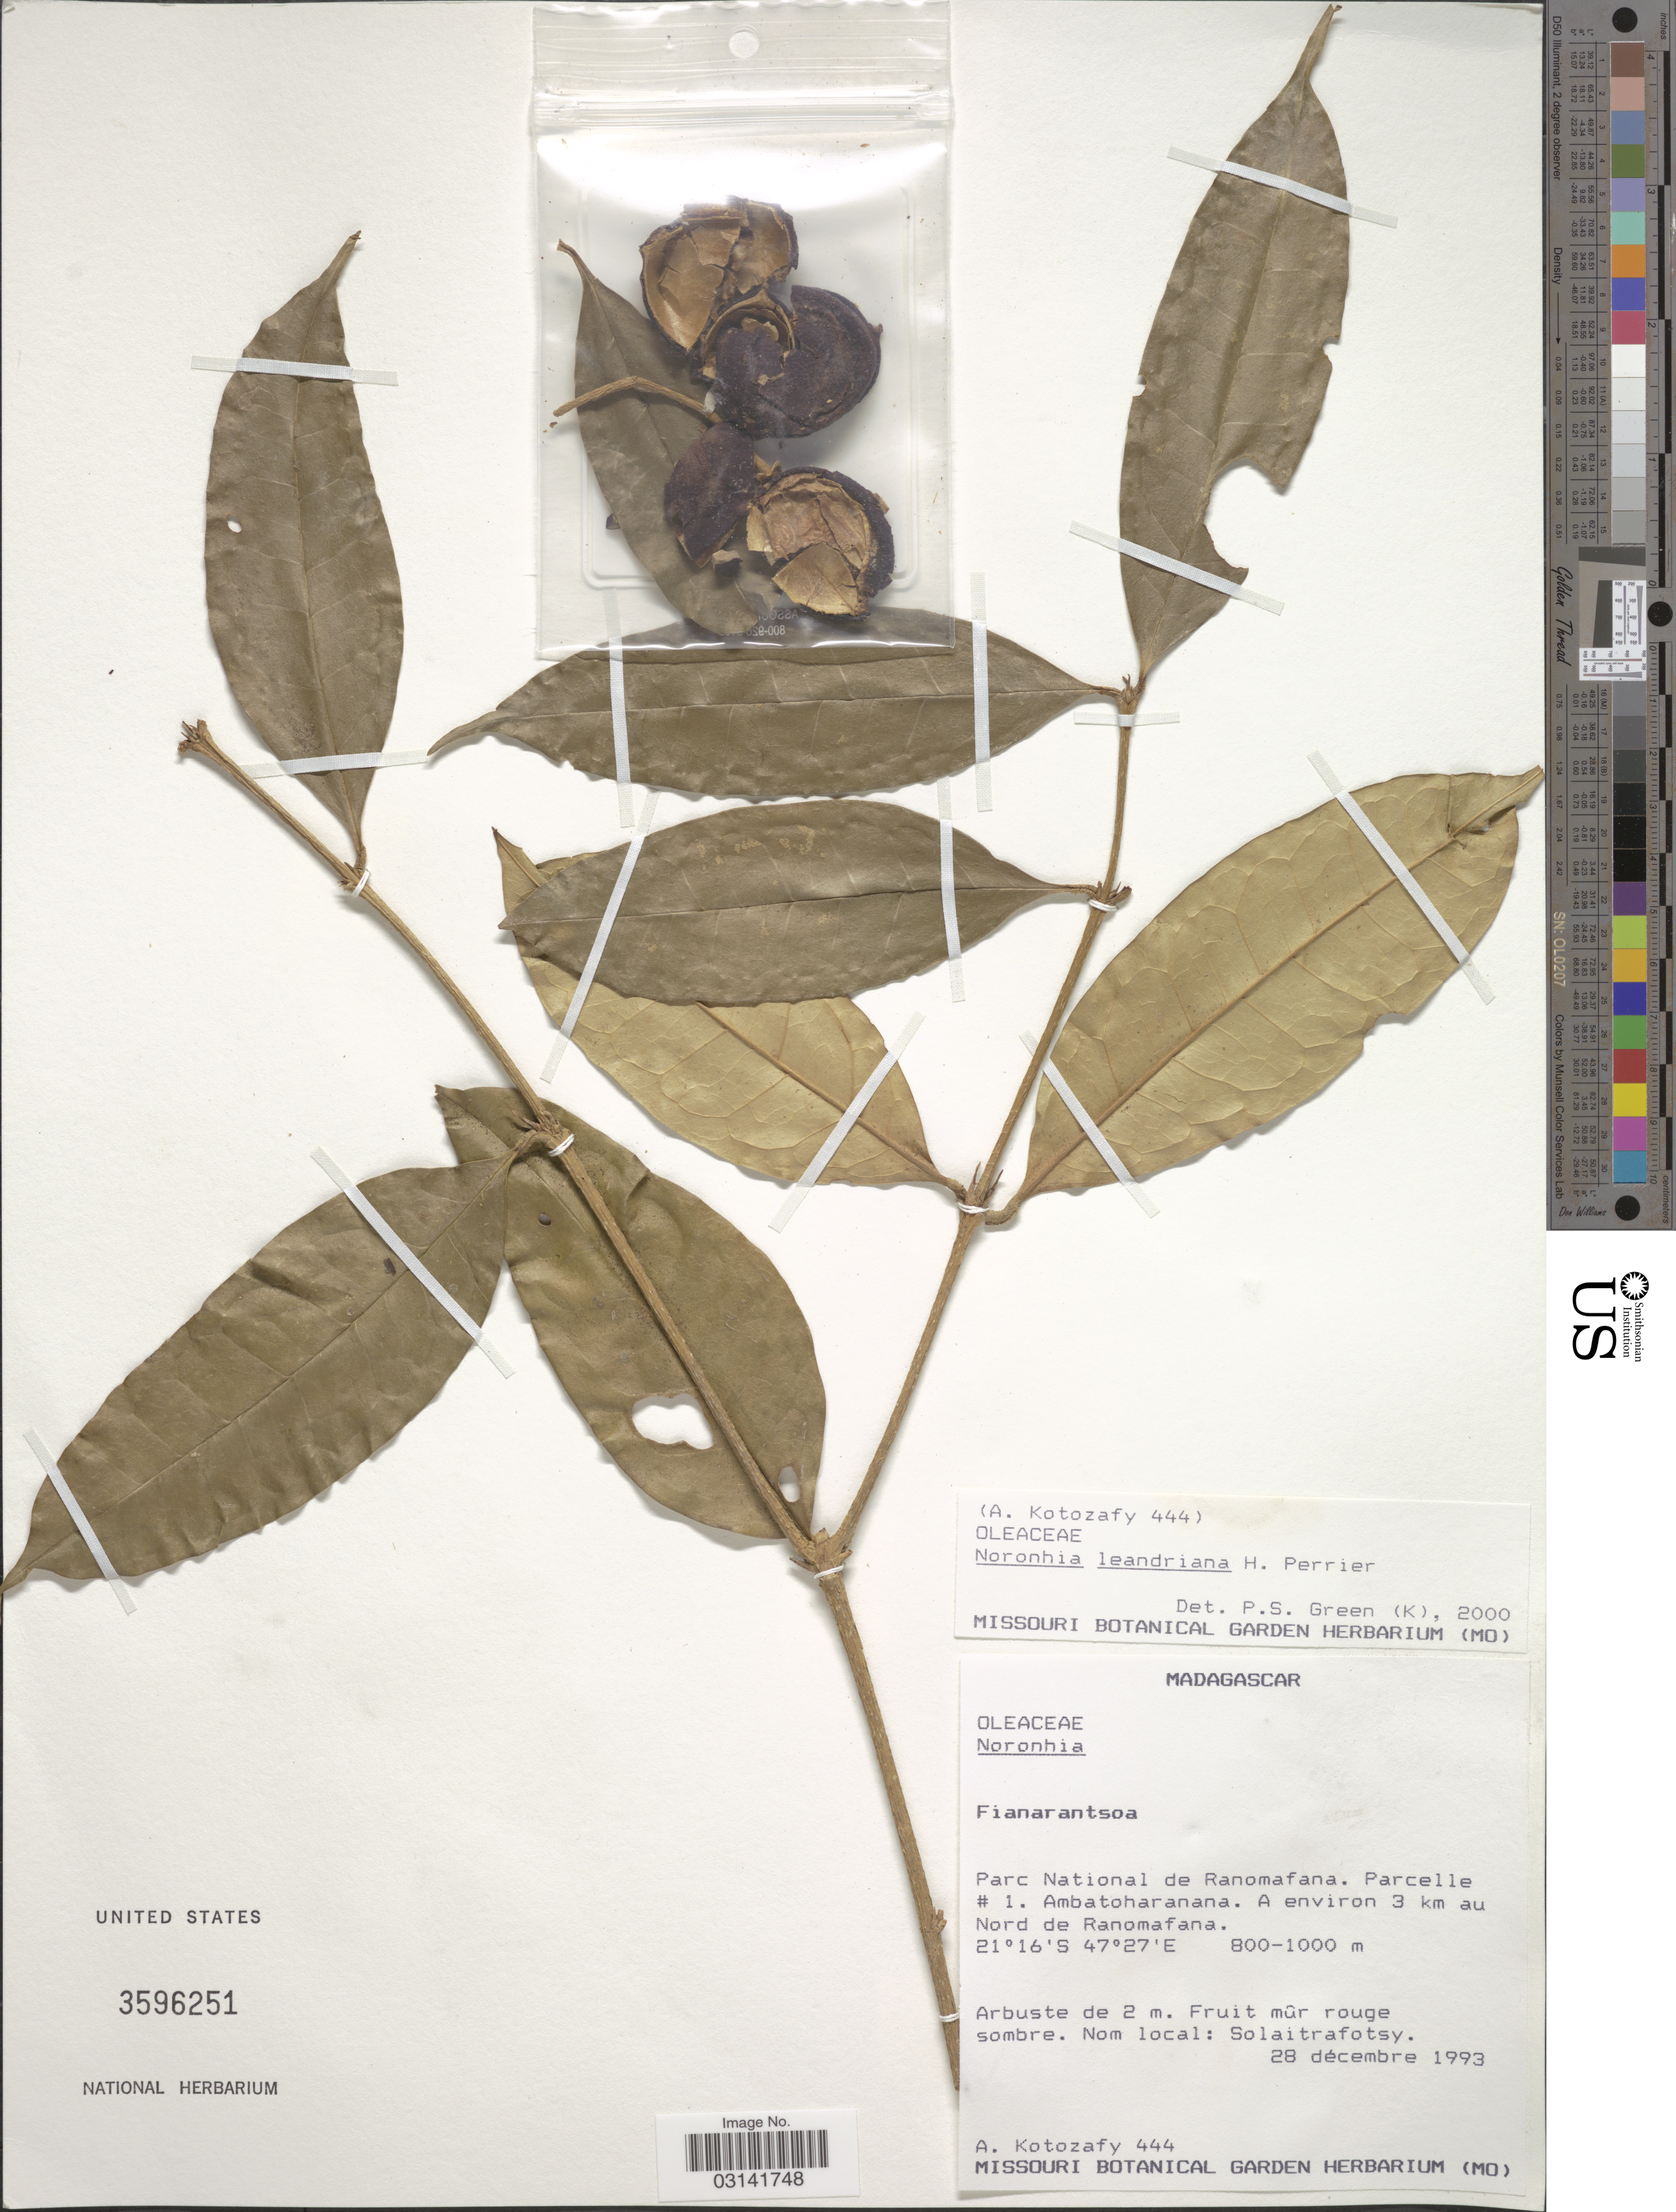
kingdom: Plantae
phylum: Tracheophyta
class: Magnoliopsida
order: Lamiales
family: Oleaceae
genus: Noronhia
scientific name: Noronhia leandriana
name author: H. Perrier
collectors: A. Kotozafy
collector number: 444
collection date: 1993-12-28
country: Madagascar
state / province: Vatovavy Fitovinany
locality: Parc National de Ranomafana. Parcelle # 1. Ambatoharanana. A environ 3 km au Nord de Ranomafana.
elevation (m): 800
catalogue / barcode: US 3596251